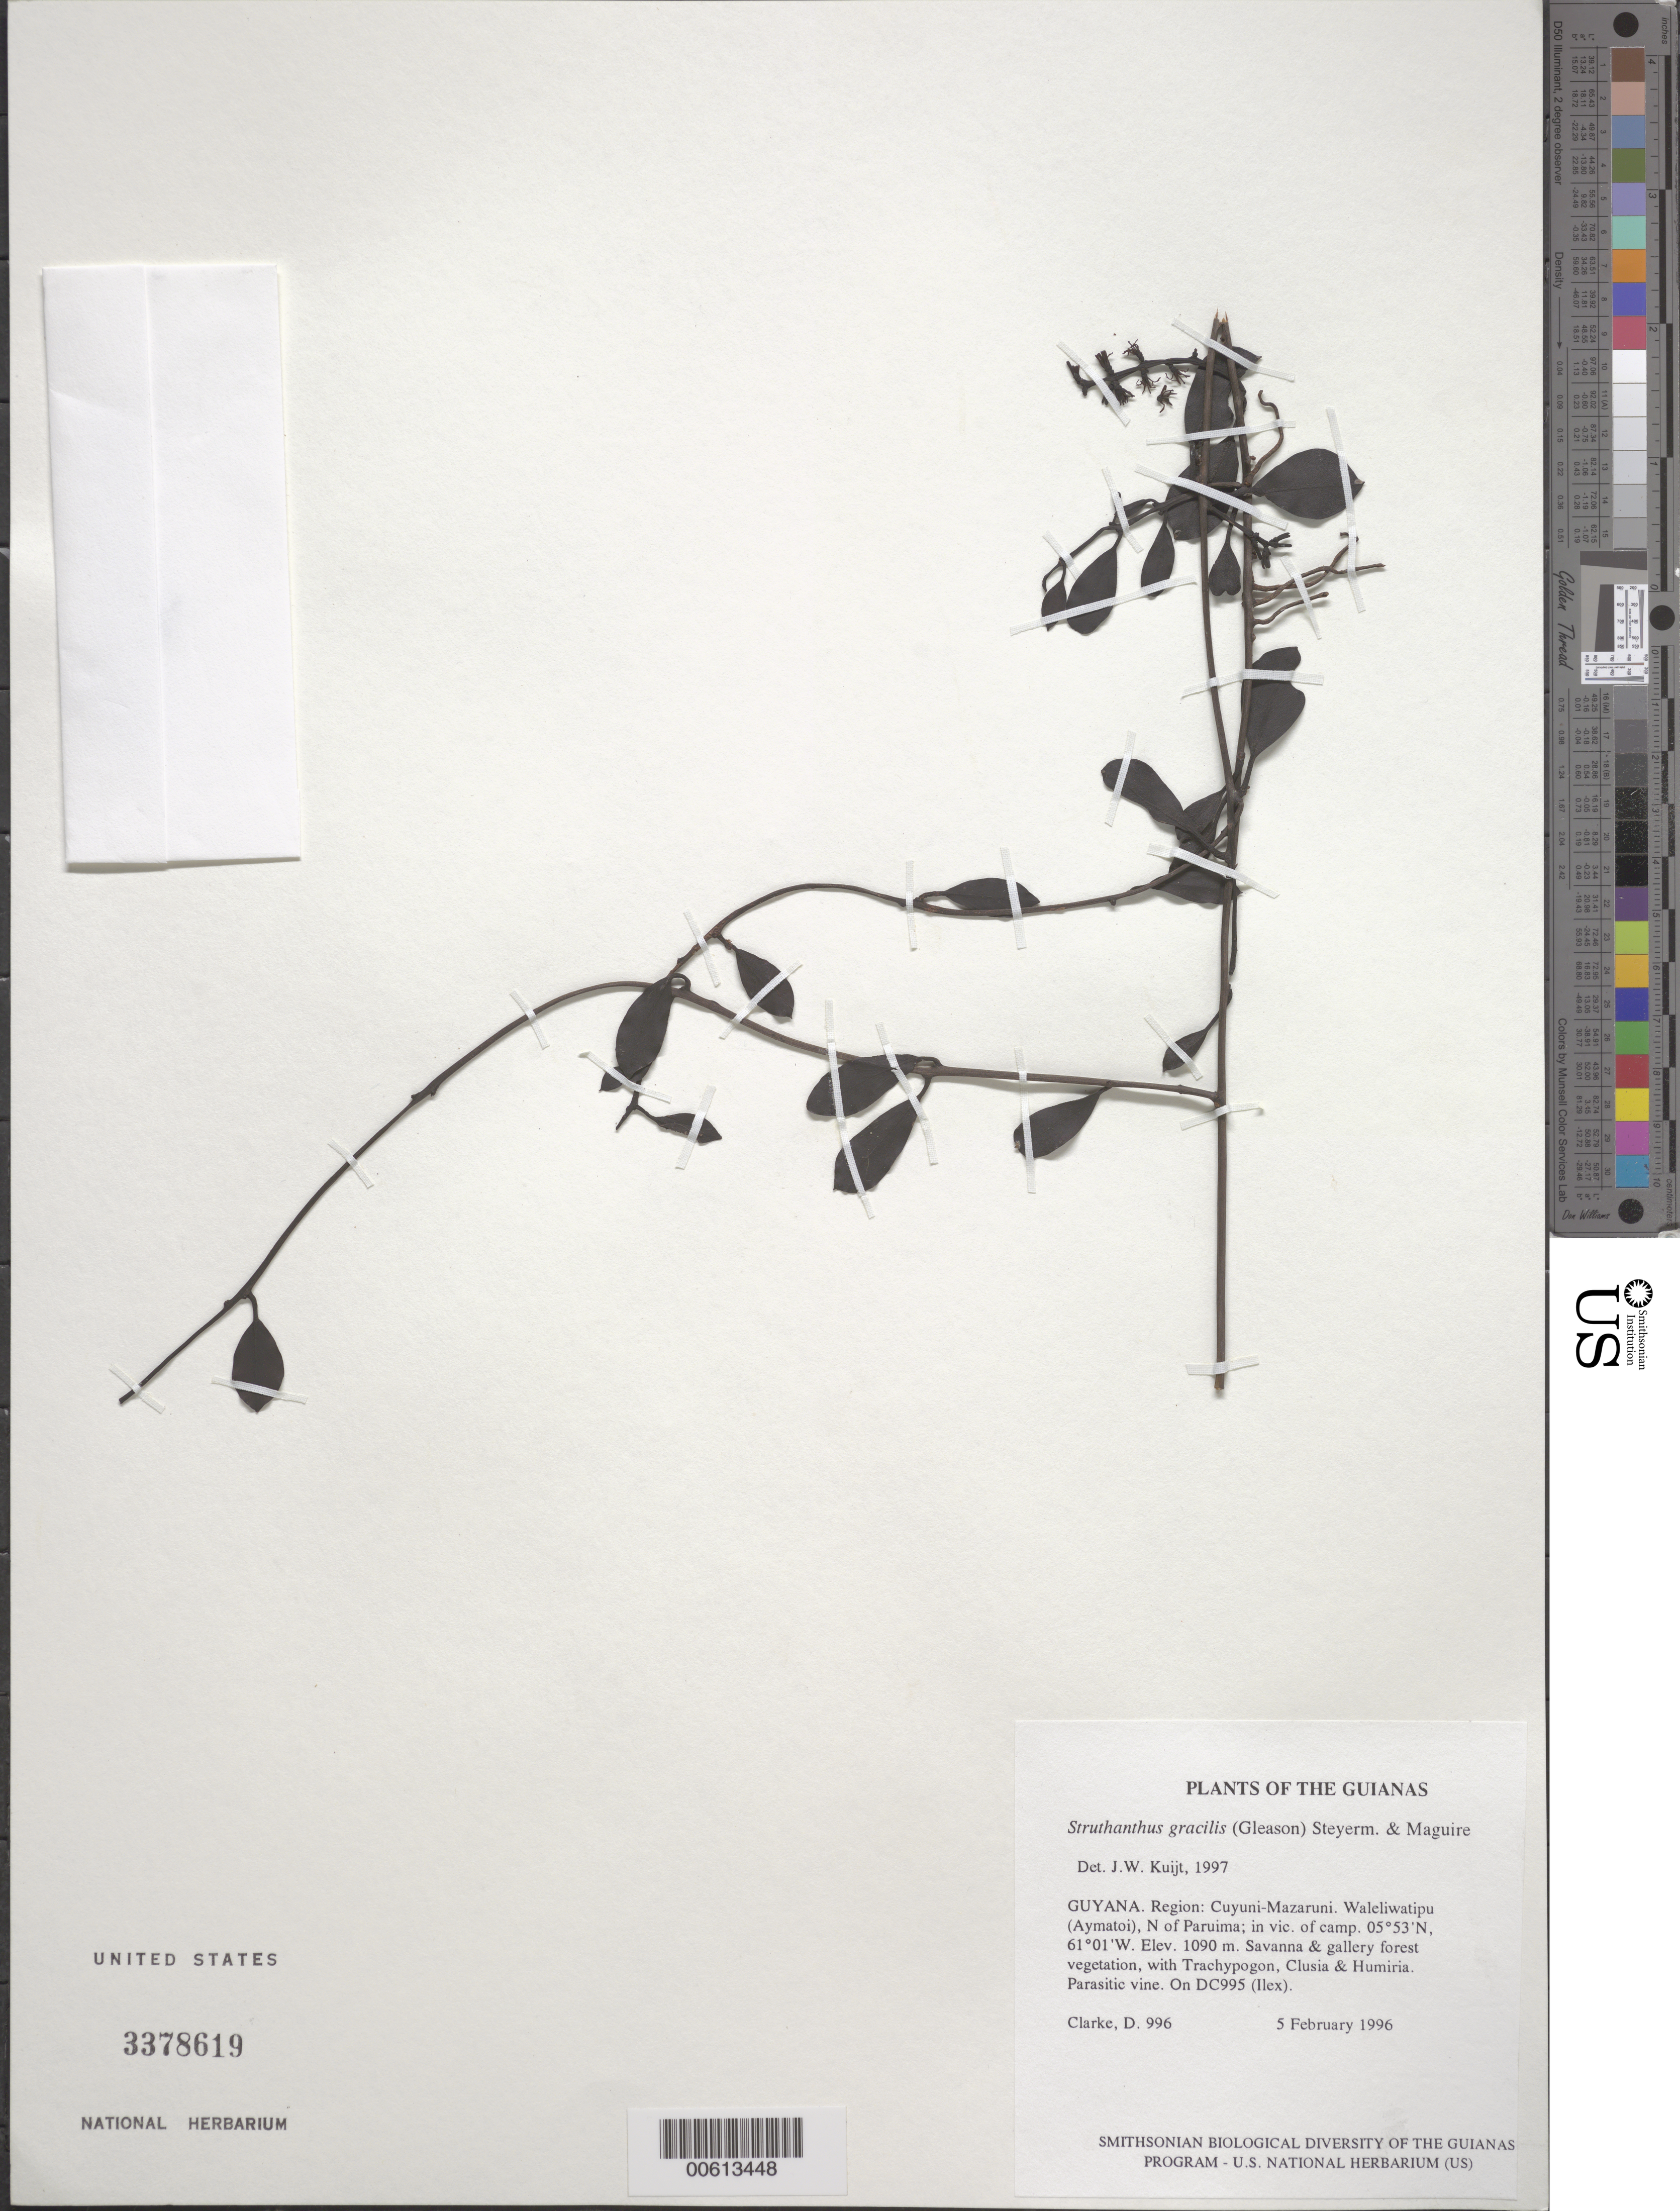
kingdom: Plantae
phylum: Tracheophyta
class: Magnoliopsida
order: Santalales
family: Loranthaceae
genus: Struthanthus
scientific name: Struthanthus gracilis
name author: (Gleason) Steyerm. & Maguire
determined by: Kuijt, Job, (CANADA)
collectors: H. D. Clarke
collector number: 996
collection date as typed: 5 February 1996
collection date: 1996-02-05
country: Guyana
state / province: Cuyuni-Mazaruni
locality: Waleliwatipu (Aymatoi), N of Paruima; in vic. of camp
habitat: Savanna & gallery forest vegetation, with Trachypogon, Clusia & Humiria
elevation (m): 1090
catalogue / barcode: US 3378619